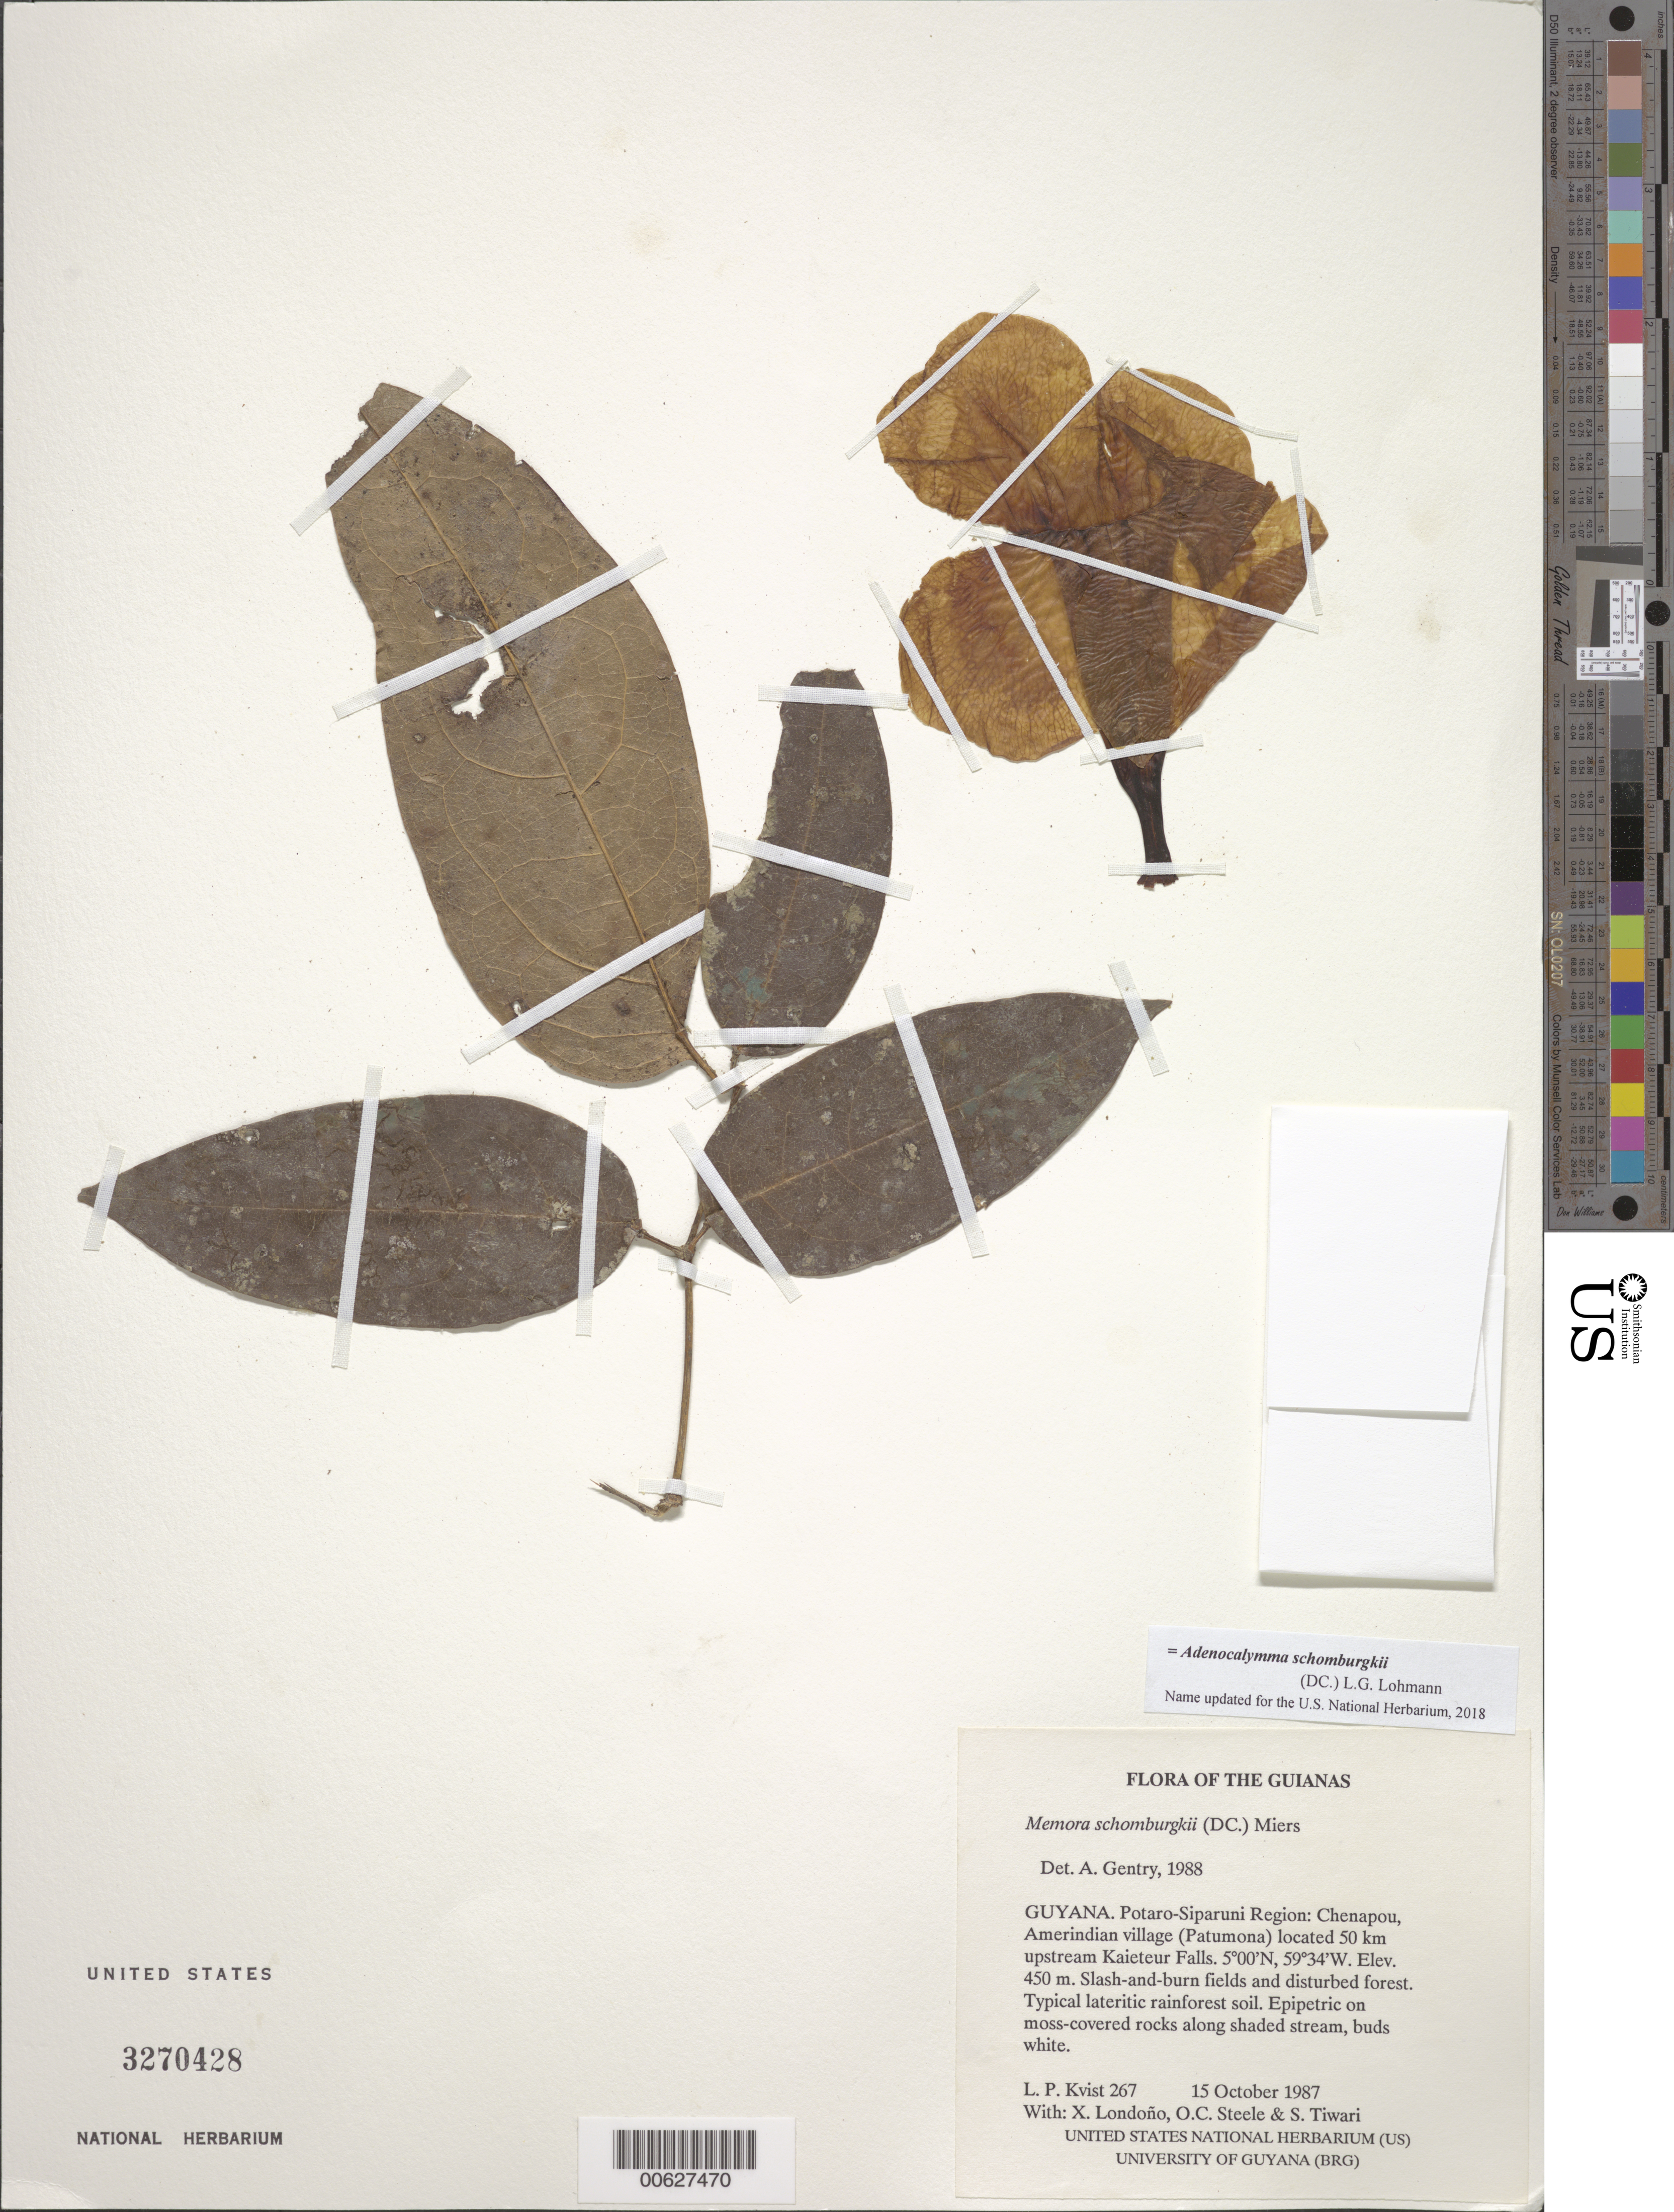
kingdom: Plantae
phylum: Tracheophyta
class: Magnoliopsida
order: Lamiales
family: Bignoniaceae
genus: Adenocalymma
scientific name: Adenocalymma schomburgkii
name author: (DC.) L.G. Lohmann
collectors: L. P. Kvist, X. Londoño, O. C. Steele & S. Tiwari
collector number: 267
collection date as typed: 15 October 1987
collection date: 1987-10-15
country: Guyana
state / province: Potaro-Siparuni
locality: Chenapou, Amerindian village (Patumona) located 50 km upstream Kaieteur Falls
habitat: Slash-and-burn fields and disturbed forest. Typical lateritic rainforest soil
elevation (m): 450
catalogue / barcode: US 3270428